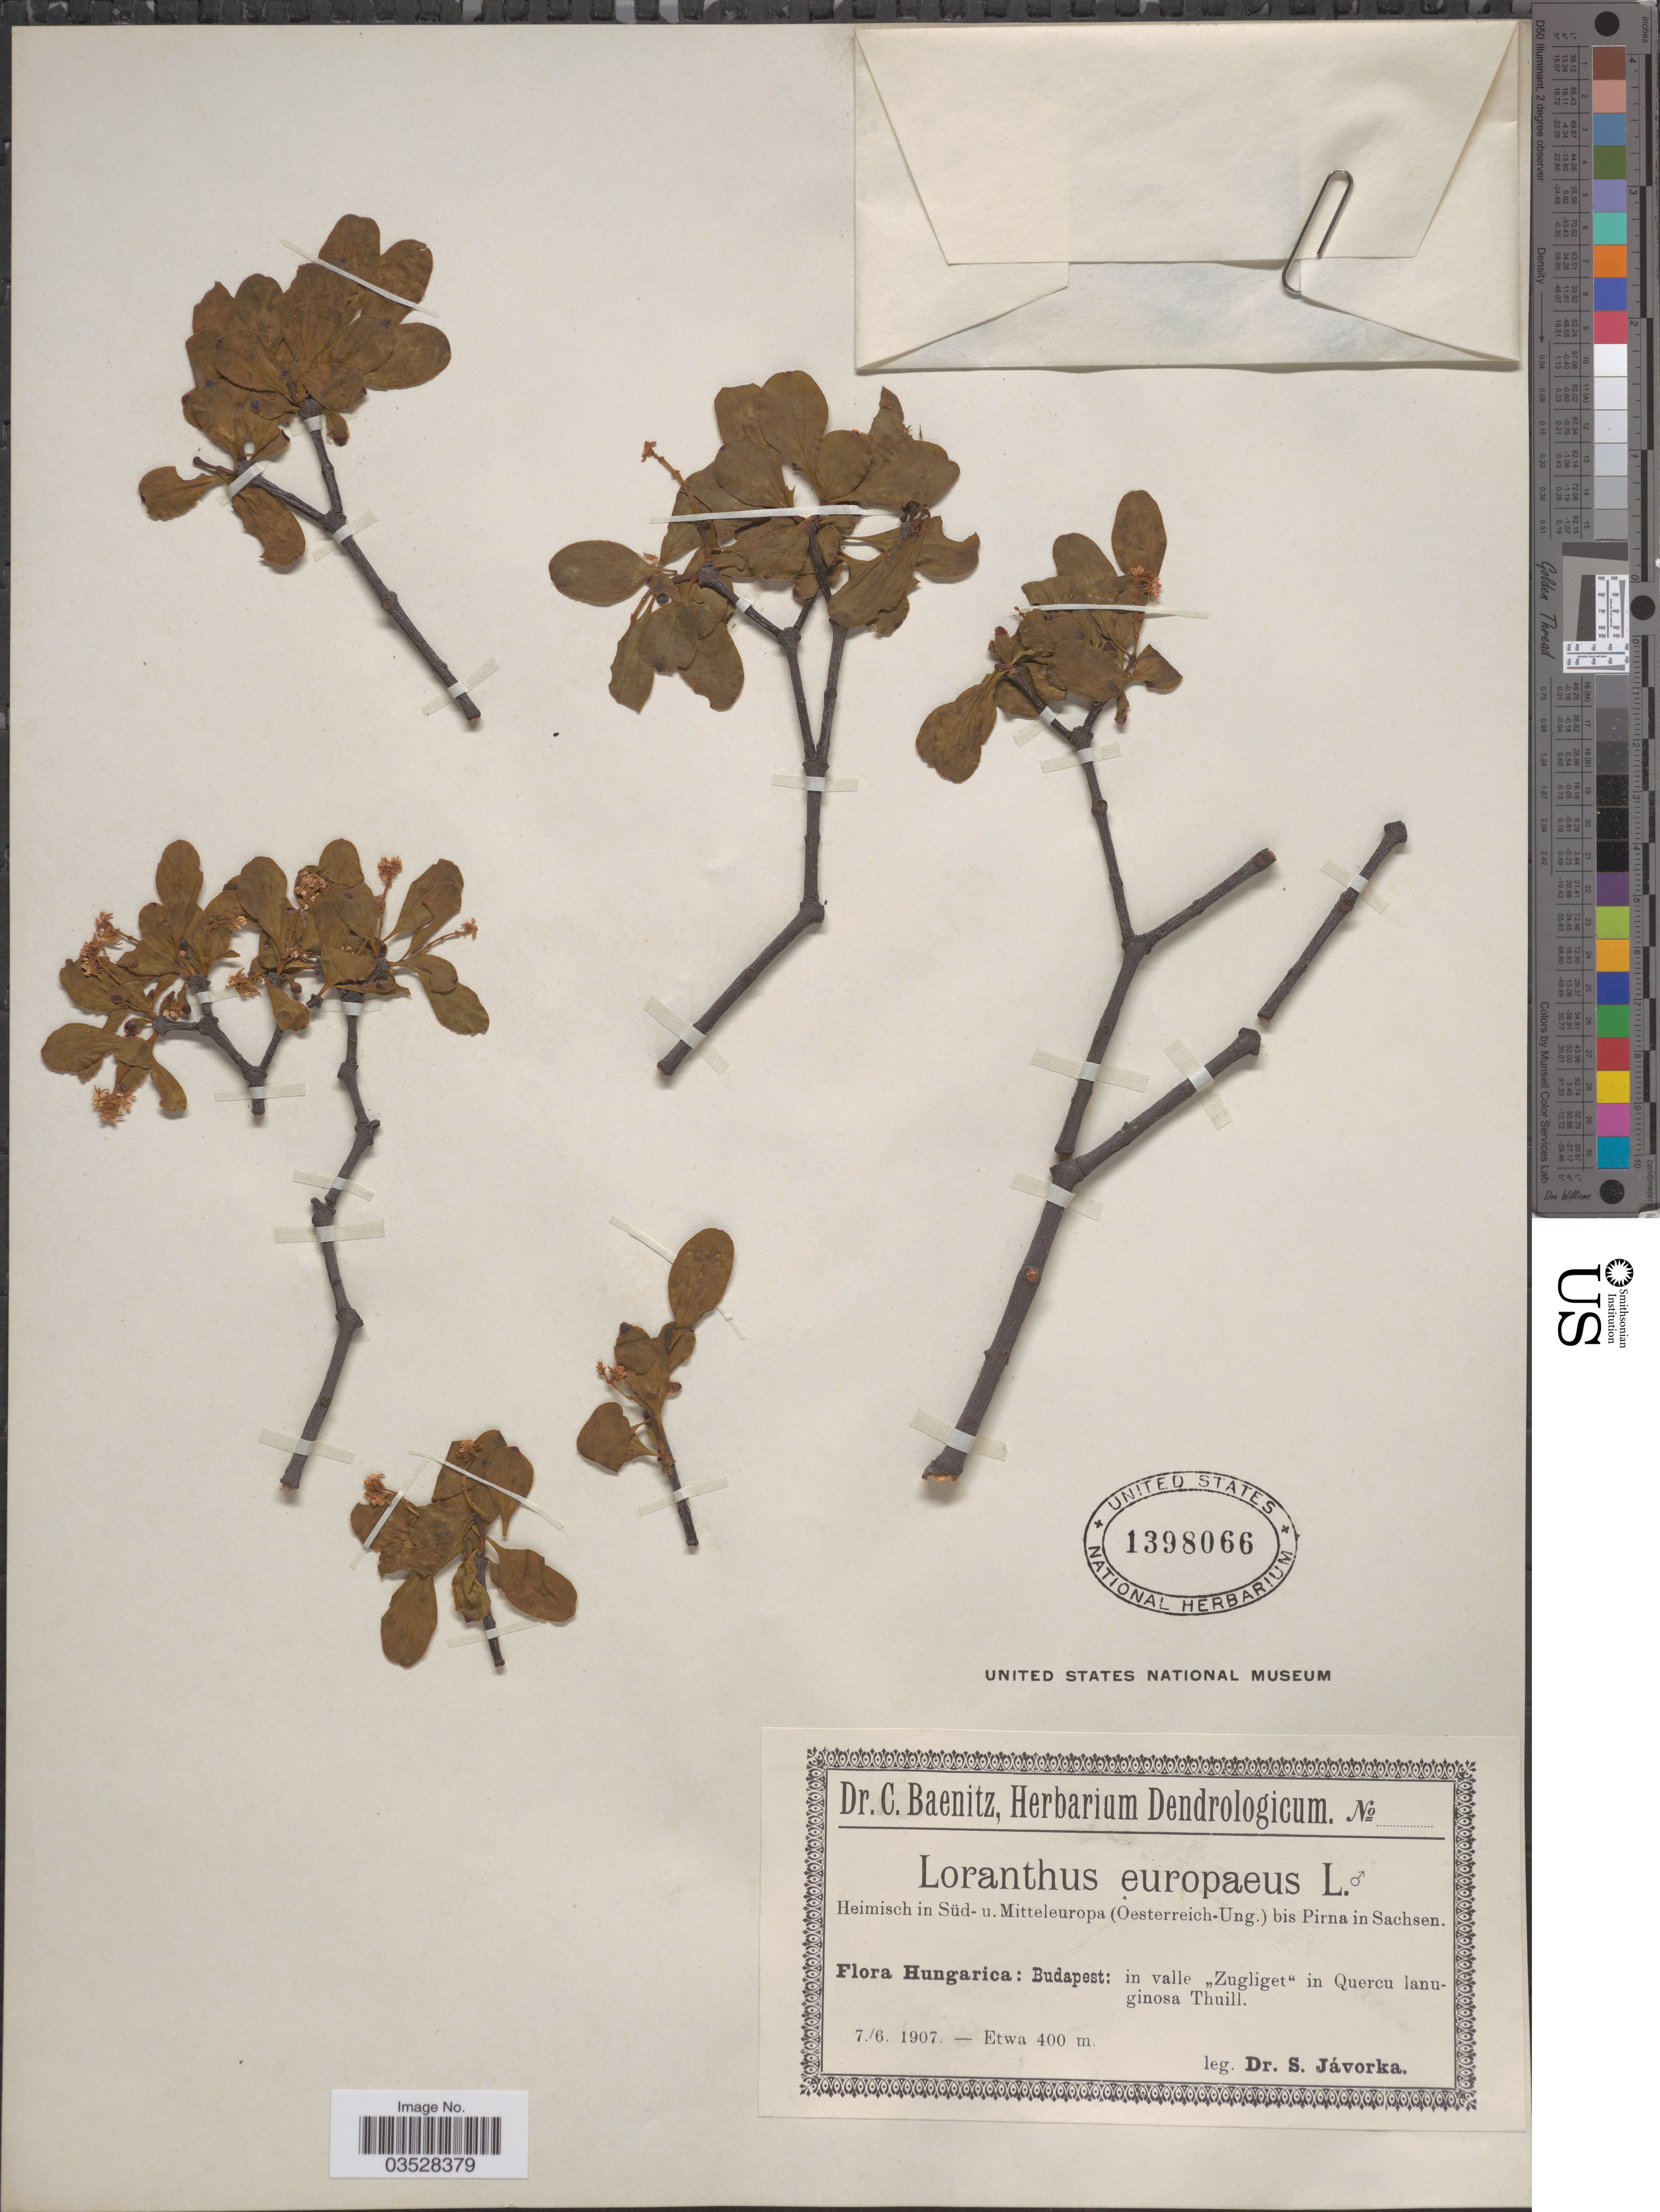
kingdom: Plantae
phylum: Tracheophyta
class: Magnoliopsida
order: Santalales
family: Loranthaceae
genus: Loranthus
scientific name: Loranthus europaeus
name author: Jacq.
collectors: S. Javorka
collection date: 1907-06-07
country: Hungary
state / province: Budapest, Capital District of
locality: In valle "Zugliget" in Quercu lanuginosa Thuill.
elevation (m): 400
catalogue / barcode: US 1398066